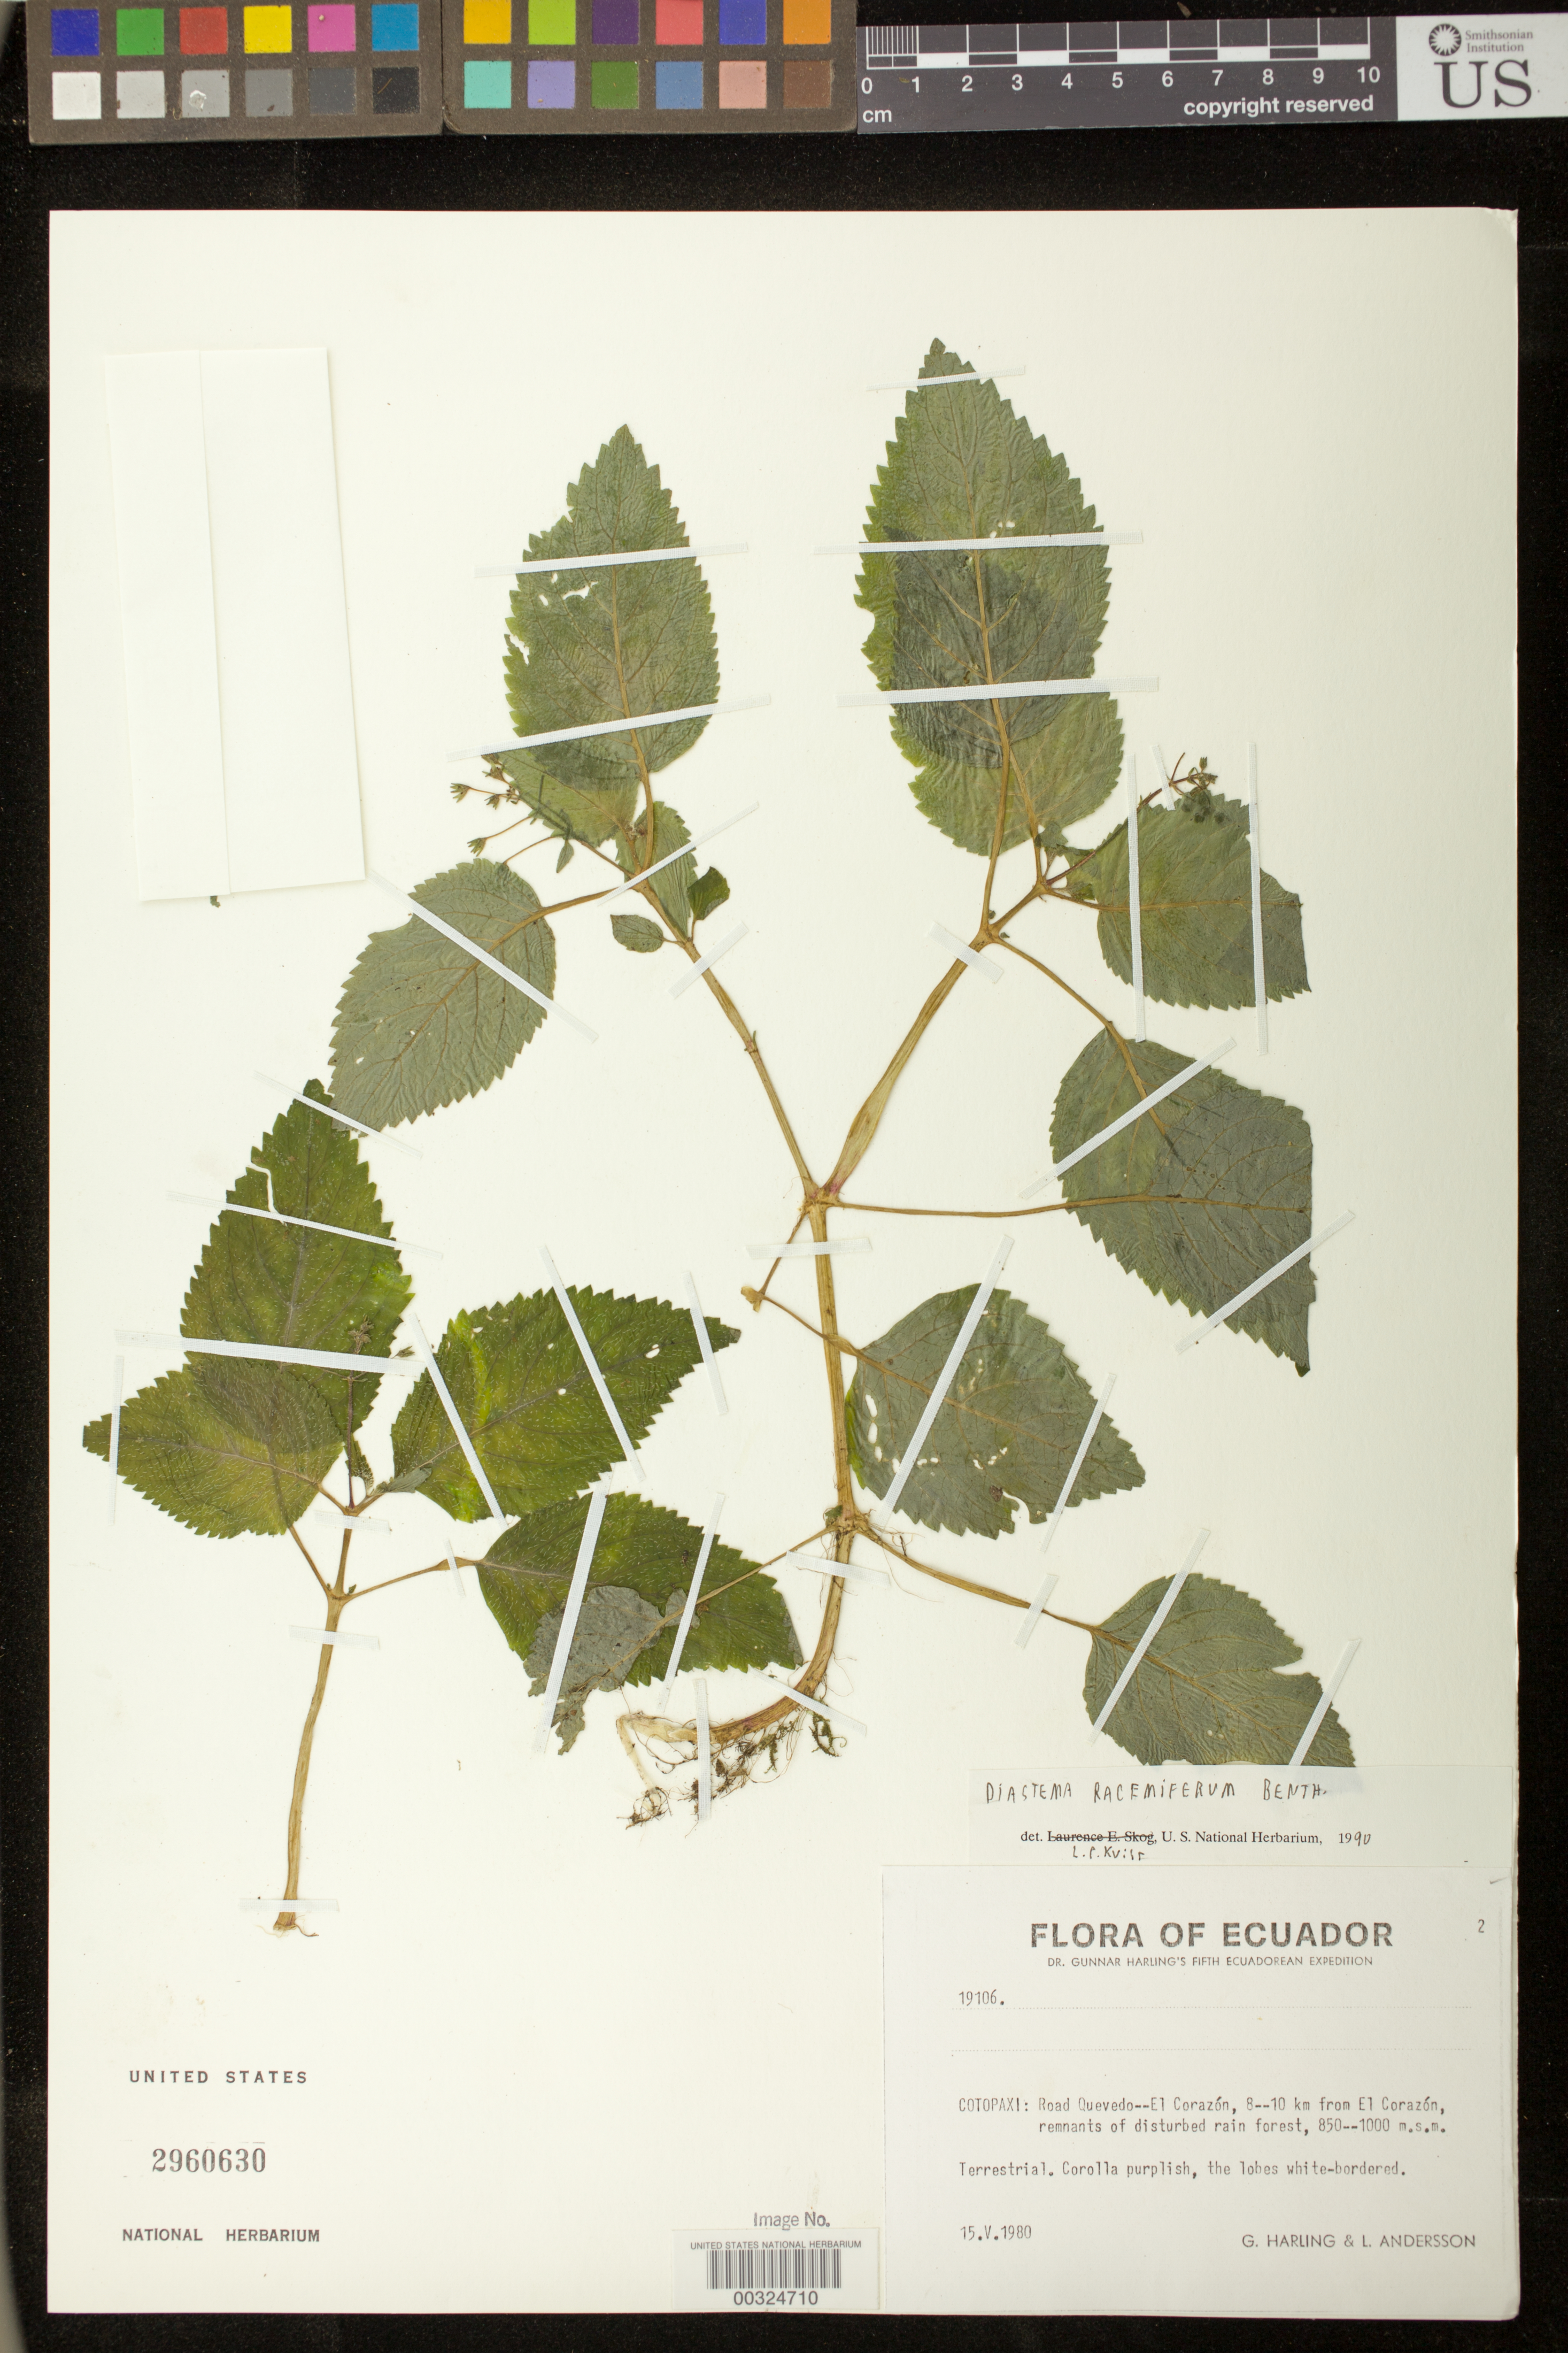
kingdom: Plantae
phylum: Tracheophyta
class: Magnoliopsida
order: Lamiales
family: Gesneriaceae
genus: Diastema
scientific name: Diastema racemiferum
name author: Benth.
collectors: G. Harling & L. Andersson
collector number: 19106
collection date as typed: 15 May 1980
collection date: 1980-05-15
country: Ecuador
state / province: Cotopaxi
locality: Road Quevedo-El Corazon, 8-10 km from El Corazon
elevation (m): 850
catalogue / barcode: US 2960630